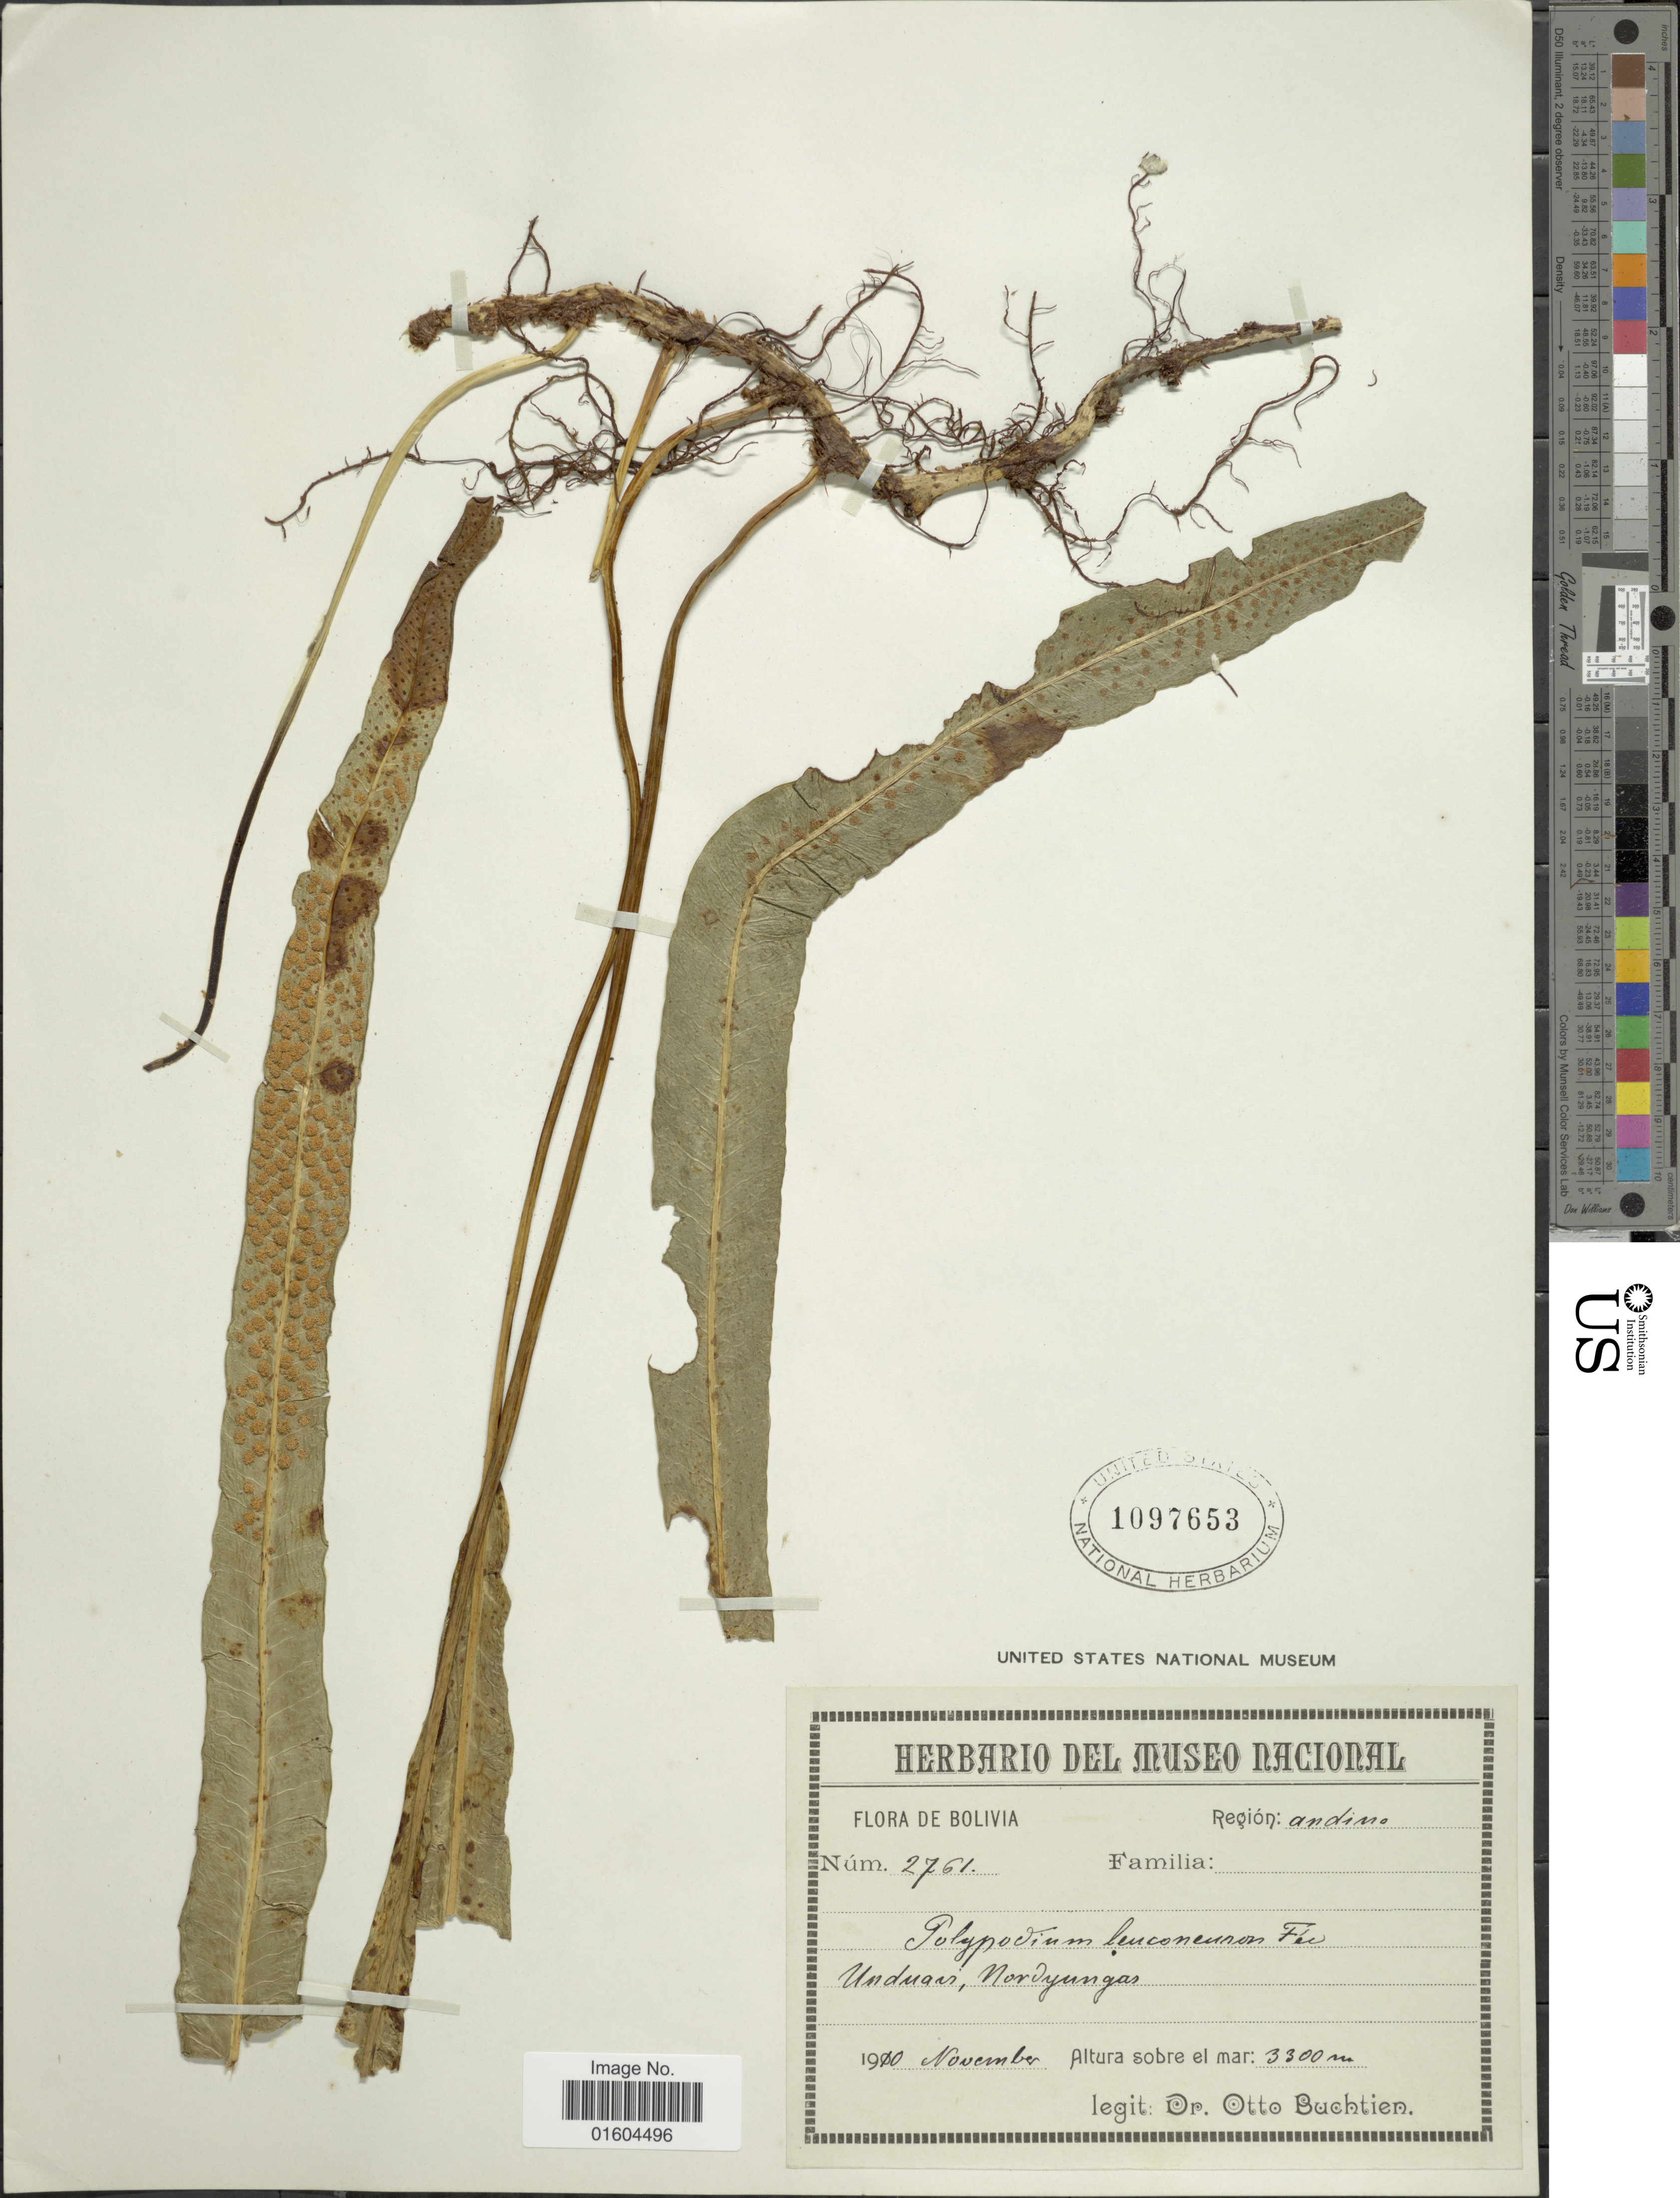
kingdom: Plantae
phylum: Tracheophyta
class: Polypodiopsida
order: Polypodiales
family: Polypodiaceae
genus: Campyloneurum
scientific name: Campyloneurum lorentzii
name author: (Hieron.) Ching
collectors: O. Buchtien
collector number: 2761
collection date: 1990-11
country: Bolivia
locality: Bolivia, Region: Andino, Unduair, Nord yungas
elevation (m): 3300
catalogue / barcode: US 1097653